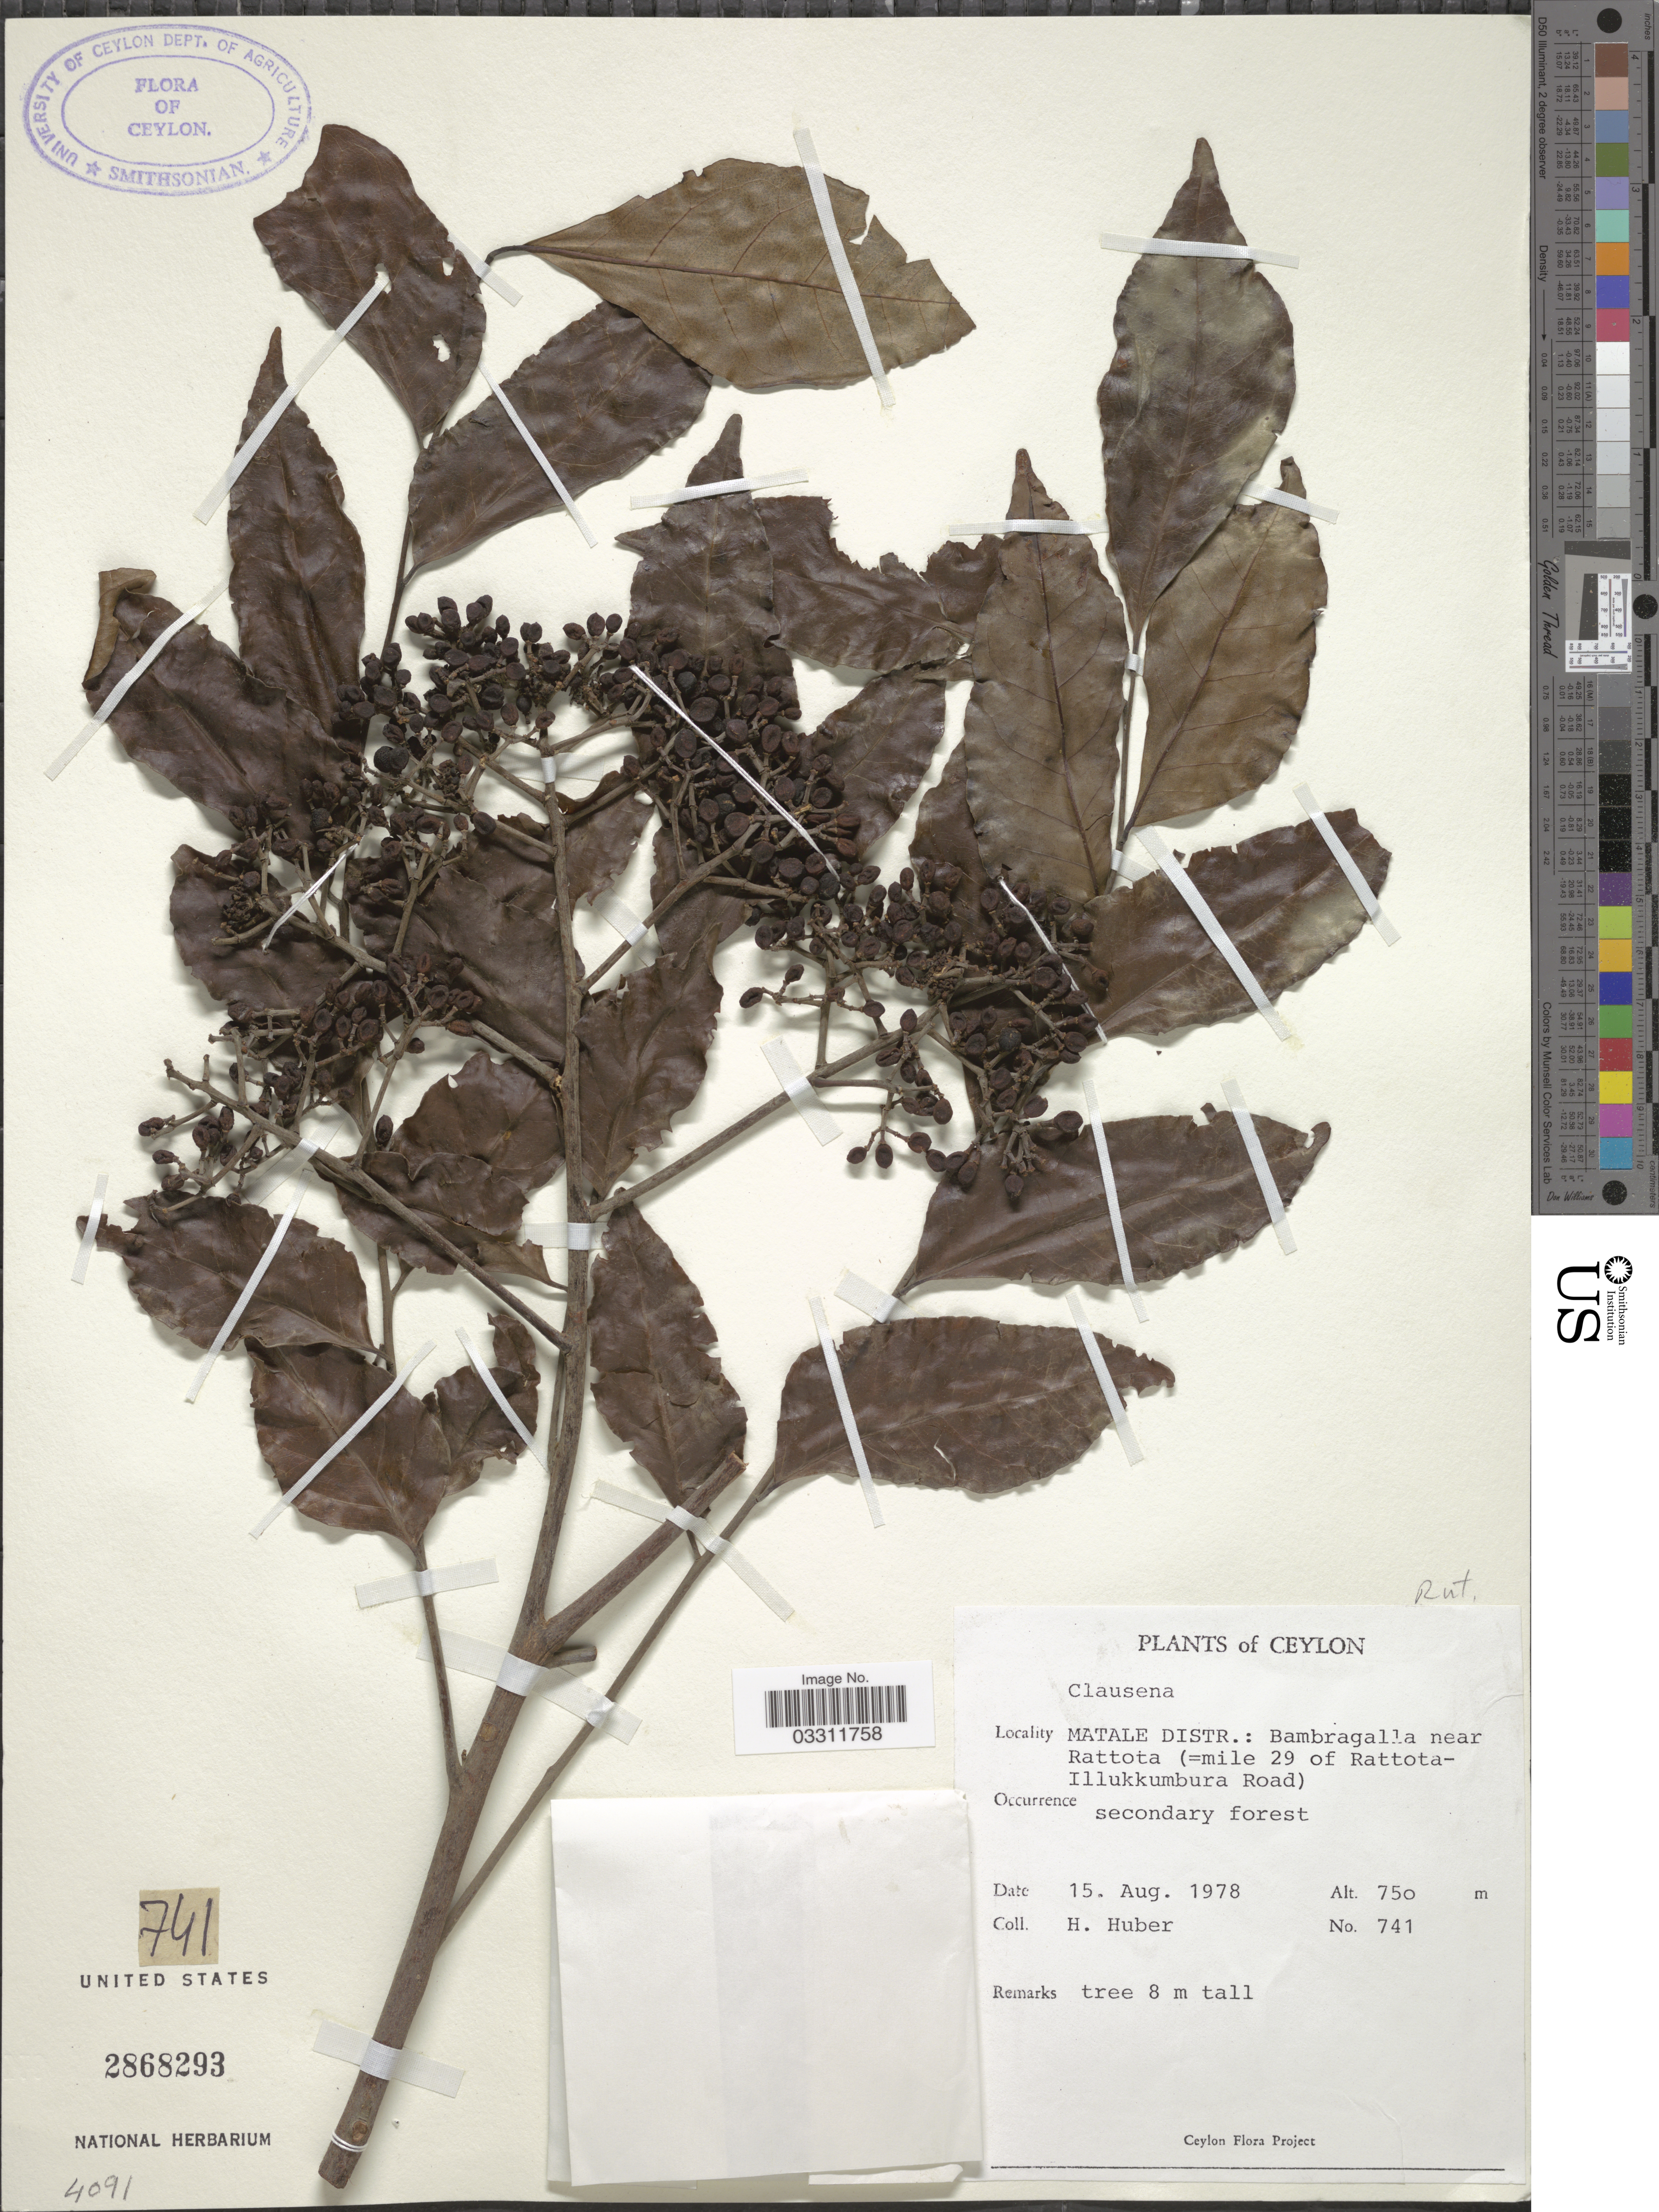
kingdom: Plantae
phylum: Tracheophyta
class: Magnoliopsida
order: Sapindales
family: Rutaceae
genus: Clausena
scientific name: Clausena sp.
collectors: H. Huber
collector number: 741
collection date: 1978-08-15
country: Sri Lanka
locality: Ceylon. Matale Distr.: Bambragalla near Rattota (=mile 29 of Rattota-Illukkumbura Road).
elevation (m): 750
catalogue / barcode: US 2868293